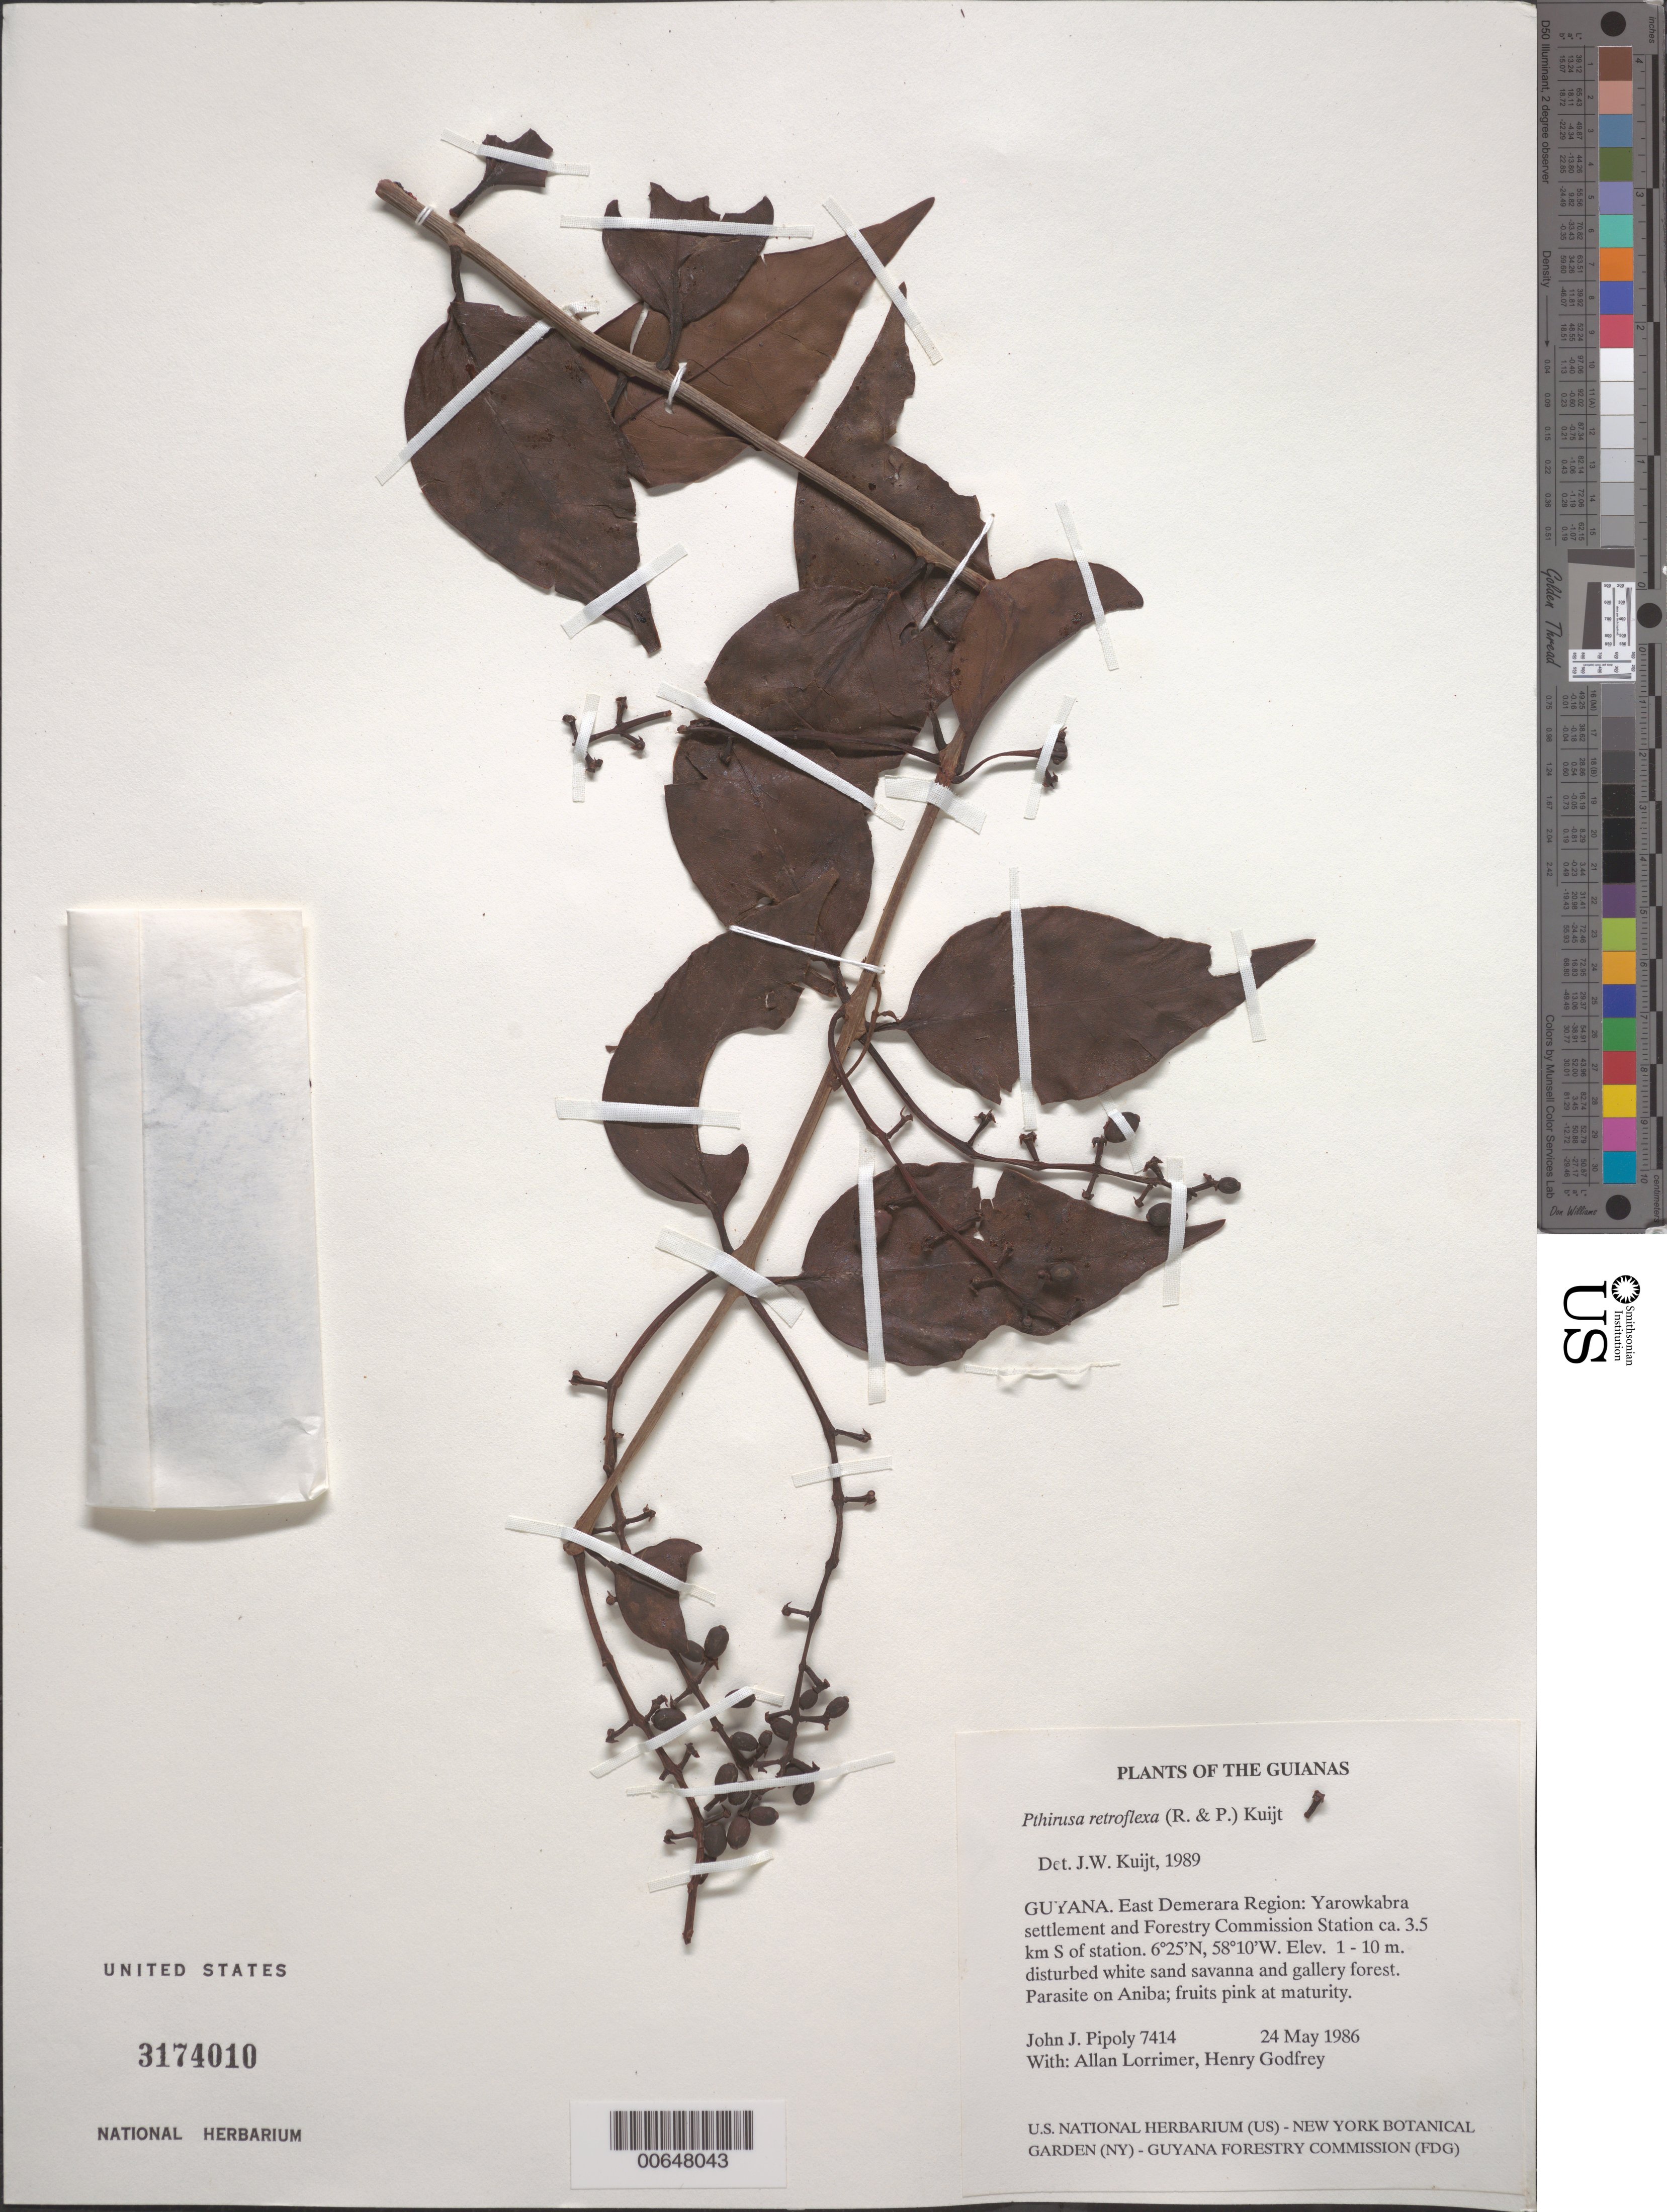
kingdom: Plantae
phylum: Tracheophyta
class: Magnoliopsida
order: Santalales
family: Loranthaceae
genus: Phthirusa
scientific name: Phthirusa retroflexa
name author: (Ruiz & Pav.) Kuijt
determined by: Kuijt, Job, (CANADA)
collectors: J. J. Pipoly, A. Lorrimer & H. Godfrey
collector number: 7414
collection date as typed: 24 May 1986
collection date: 1986-05-24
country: Guyana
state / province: Demerara-Mahaica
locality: Yarowkabra settlement and Forestry Commission Station ca. 3.5 km S of station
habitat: Disturbed white sand savanna and gallery forest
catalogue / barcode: US 3174010